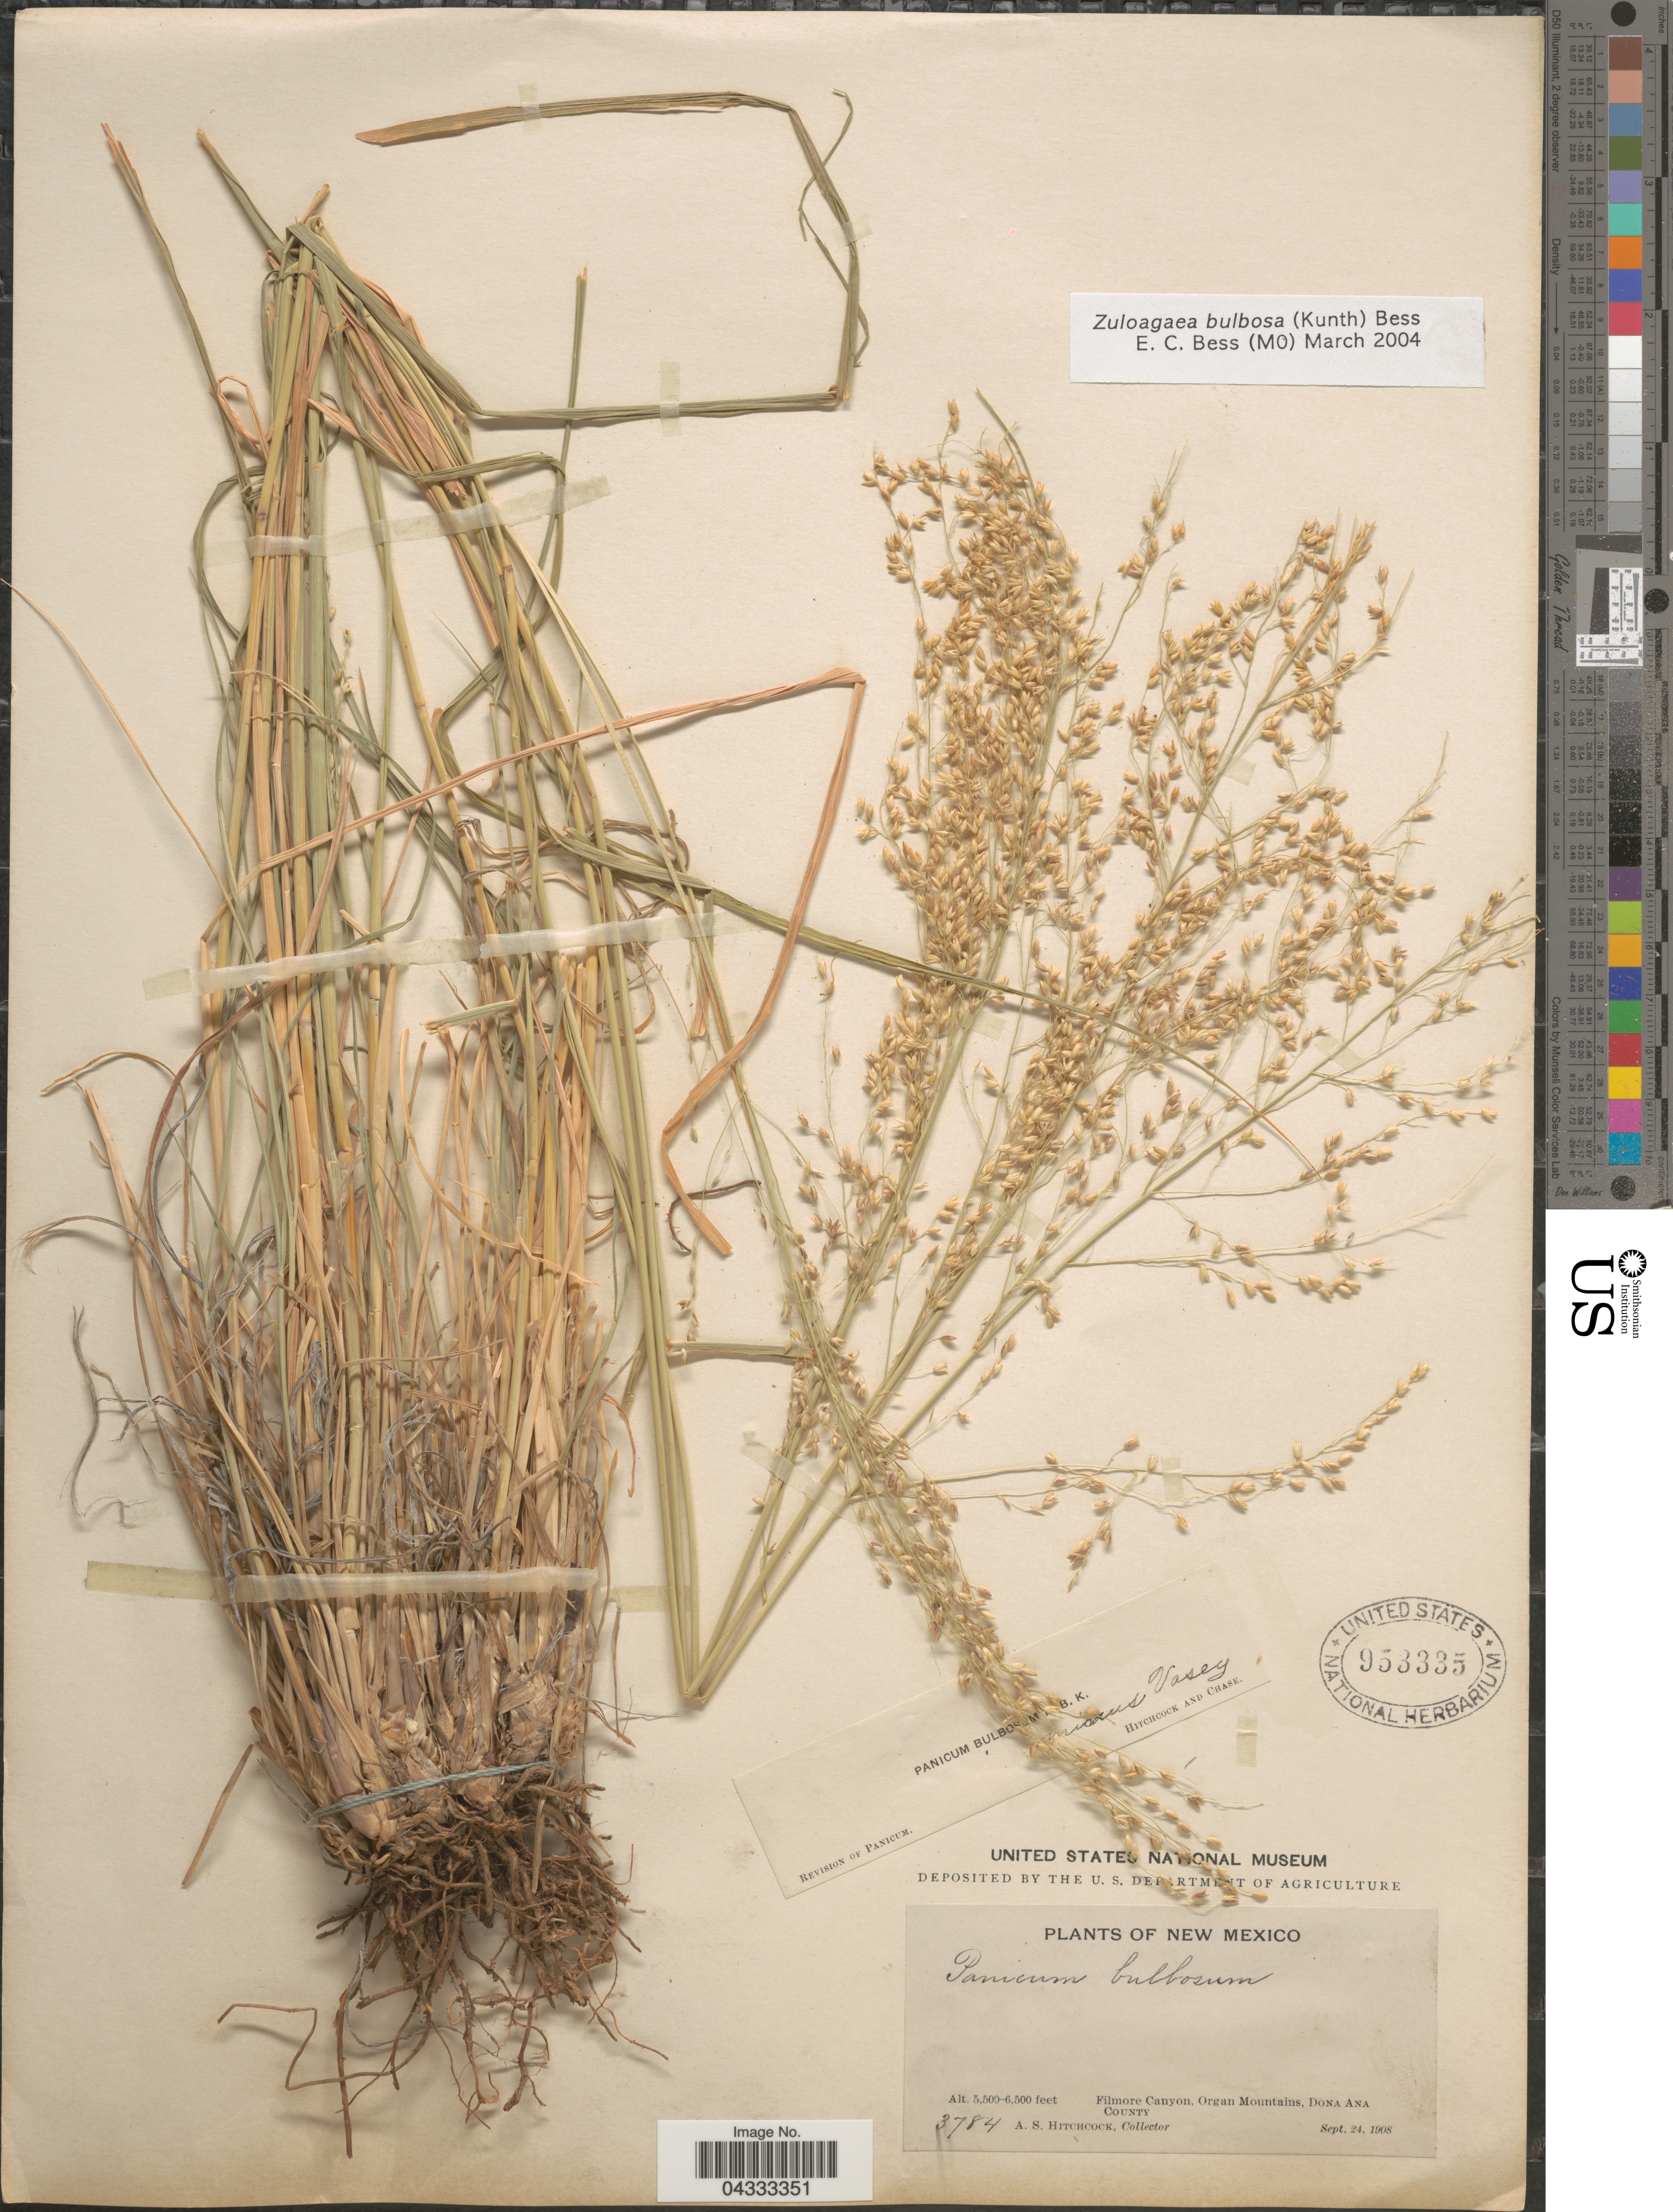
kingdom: Plantae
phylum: Tracheophyta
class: Liliopsida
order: Poales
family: Poaceae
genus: Zuloagaea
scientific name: Zuloagaea bulbosa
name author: (Kunth) E. Bess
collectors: A. S. Hitchcock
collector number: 3784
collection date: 1908-09-24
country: United States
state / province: New Mexico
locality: Filmore Canyon, Organ Mountains, Dona Ana County.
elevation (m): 1676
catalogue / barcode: US 953335